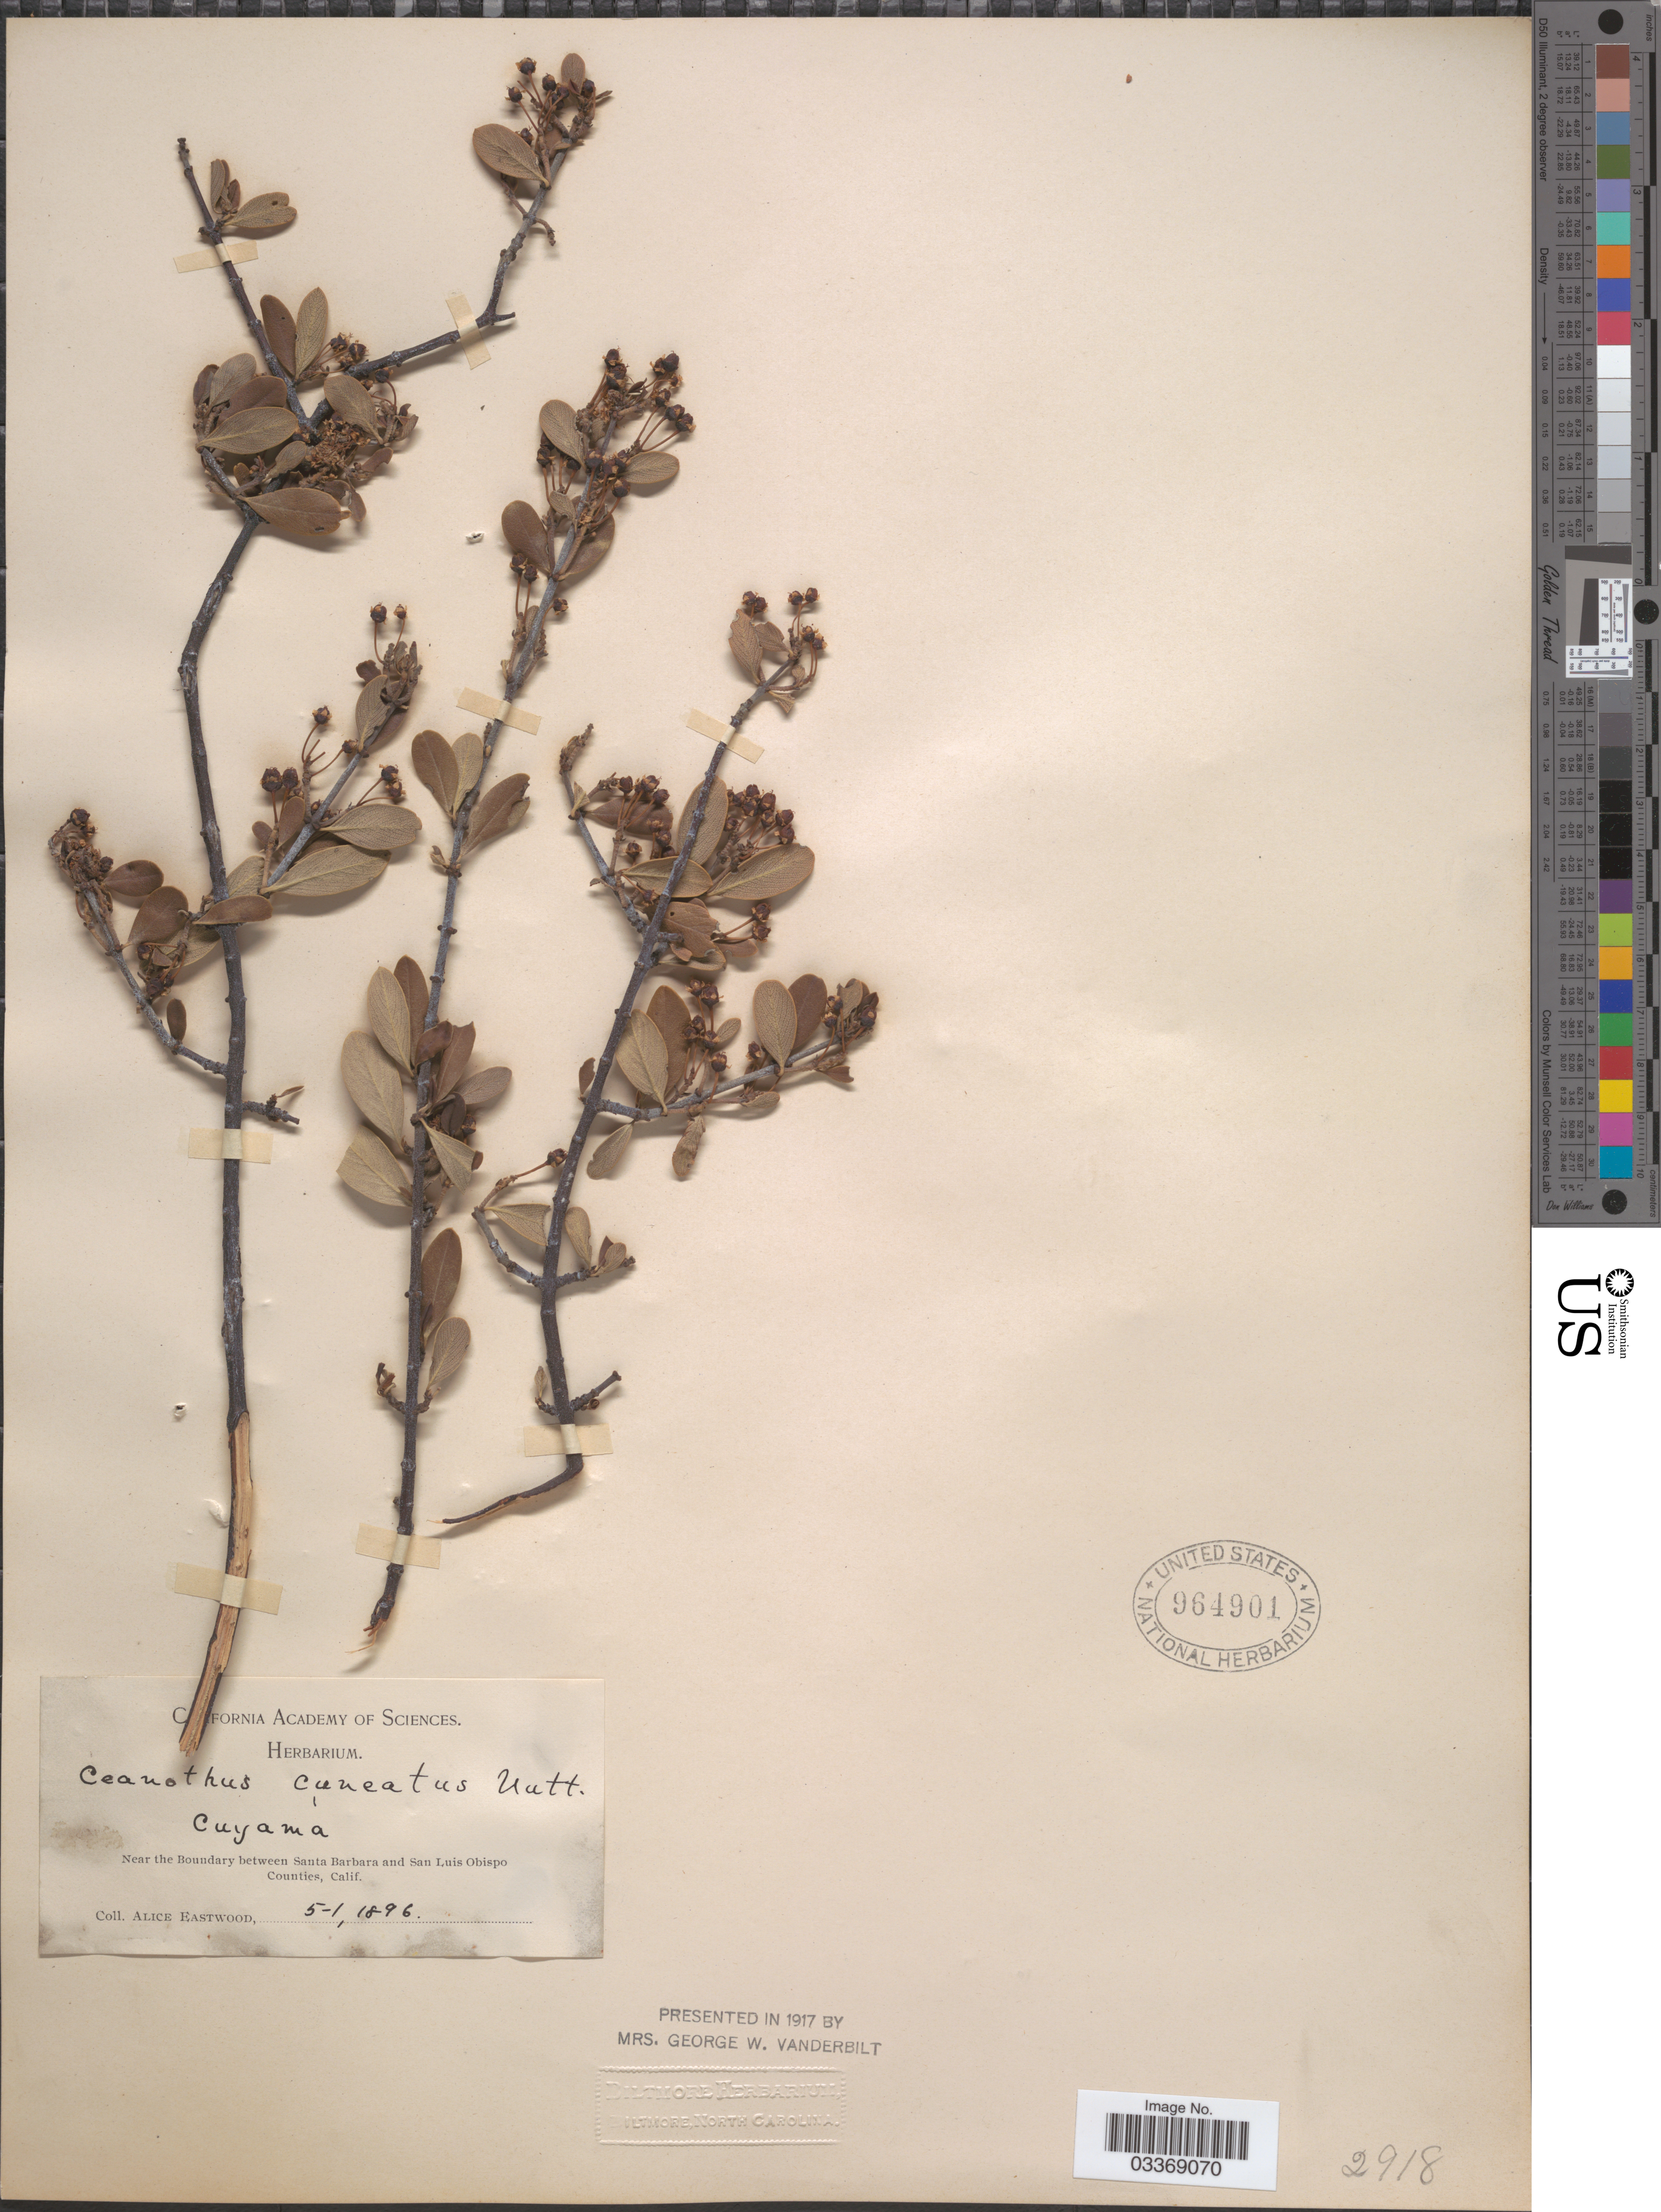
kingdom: Plantae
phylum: Tracheophyta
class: Magnoliopsida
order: Rosales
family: Rhamnaceae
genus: Ceanothus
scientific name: Ceanothus cuneatus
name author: (Hook.) Nutt.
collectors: A. Eastwood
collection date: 1896-05-01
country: United States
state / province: California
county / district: Santa Barbara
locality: Near the Boundary between Santa Barbara and San Luis Obispo Counties.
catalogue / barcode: US 964901